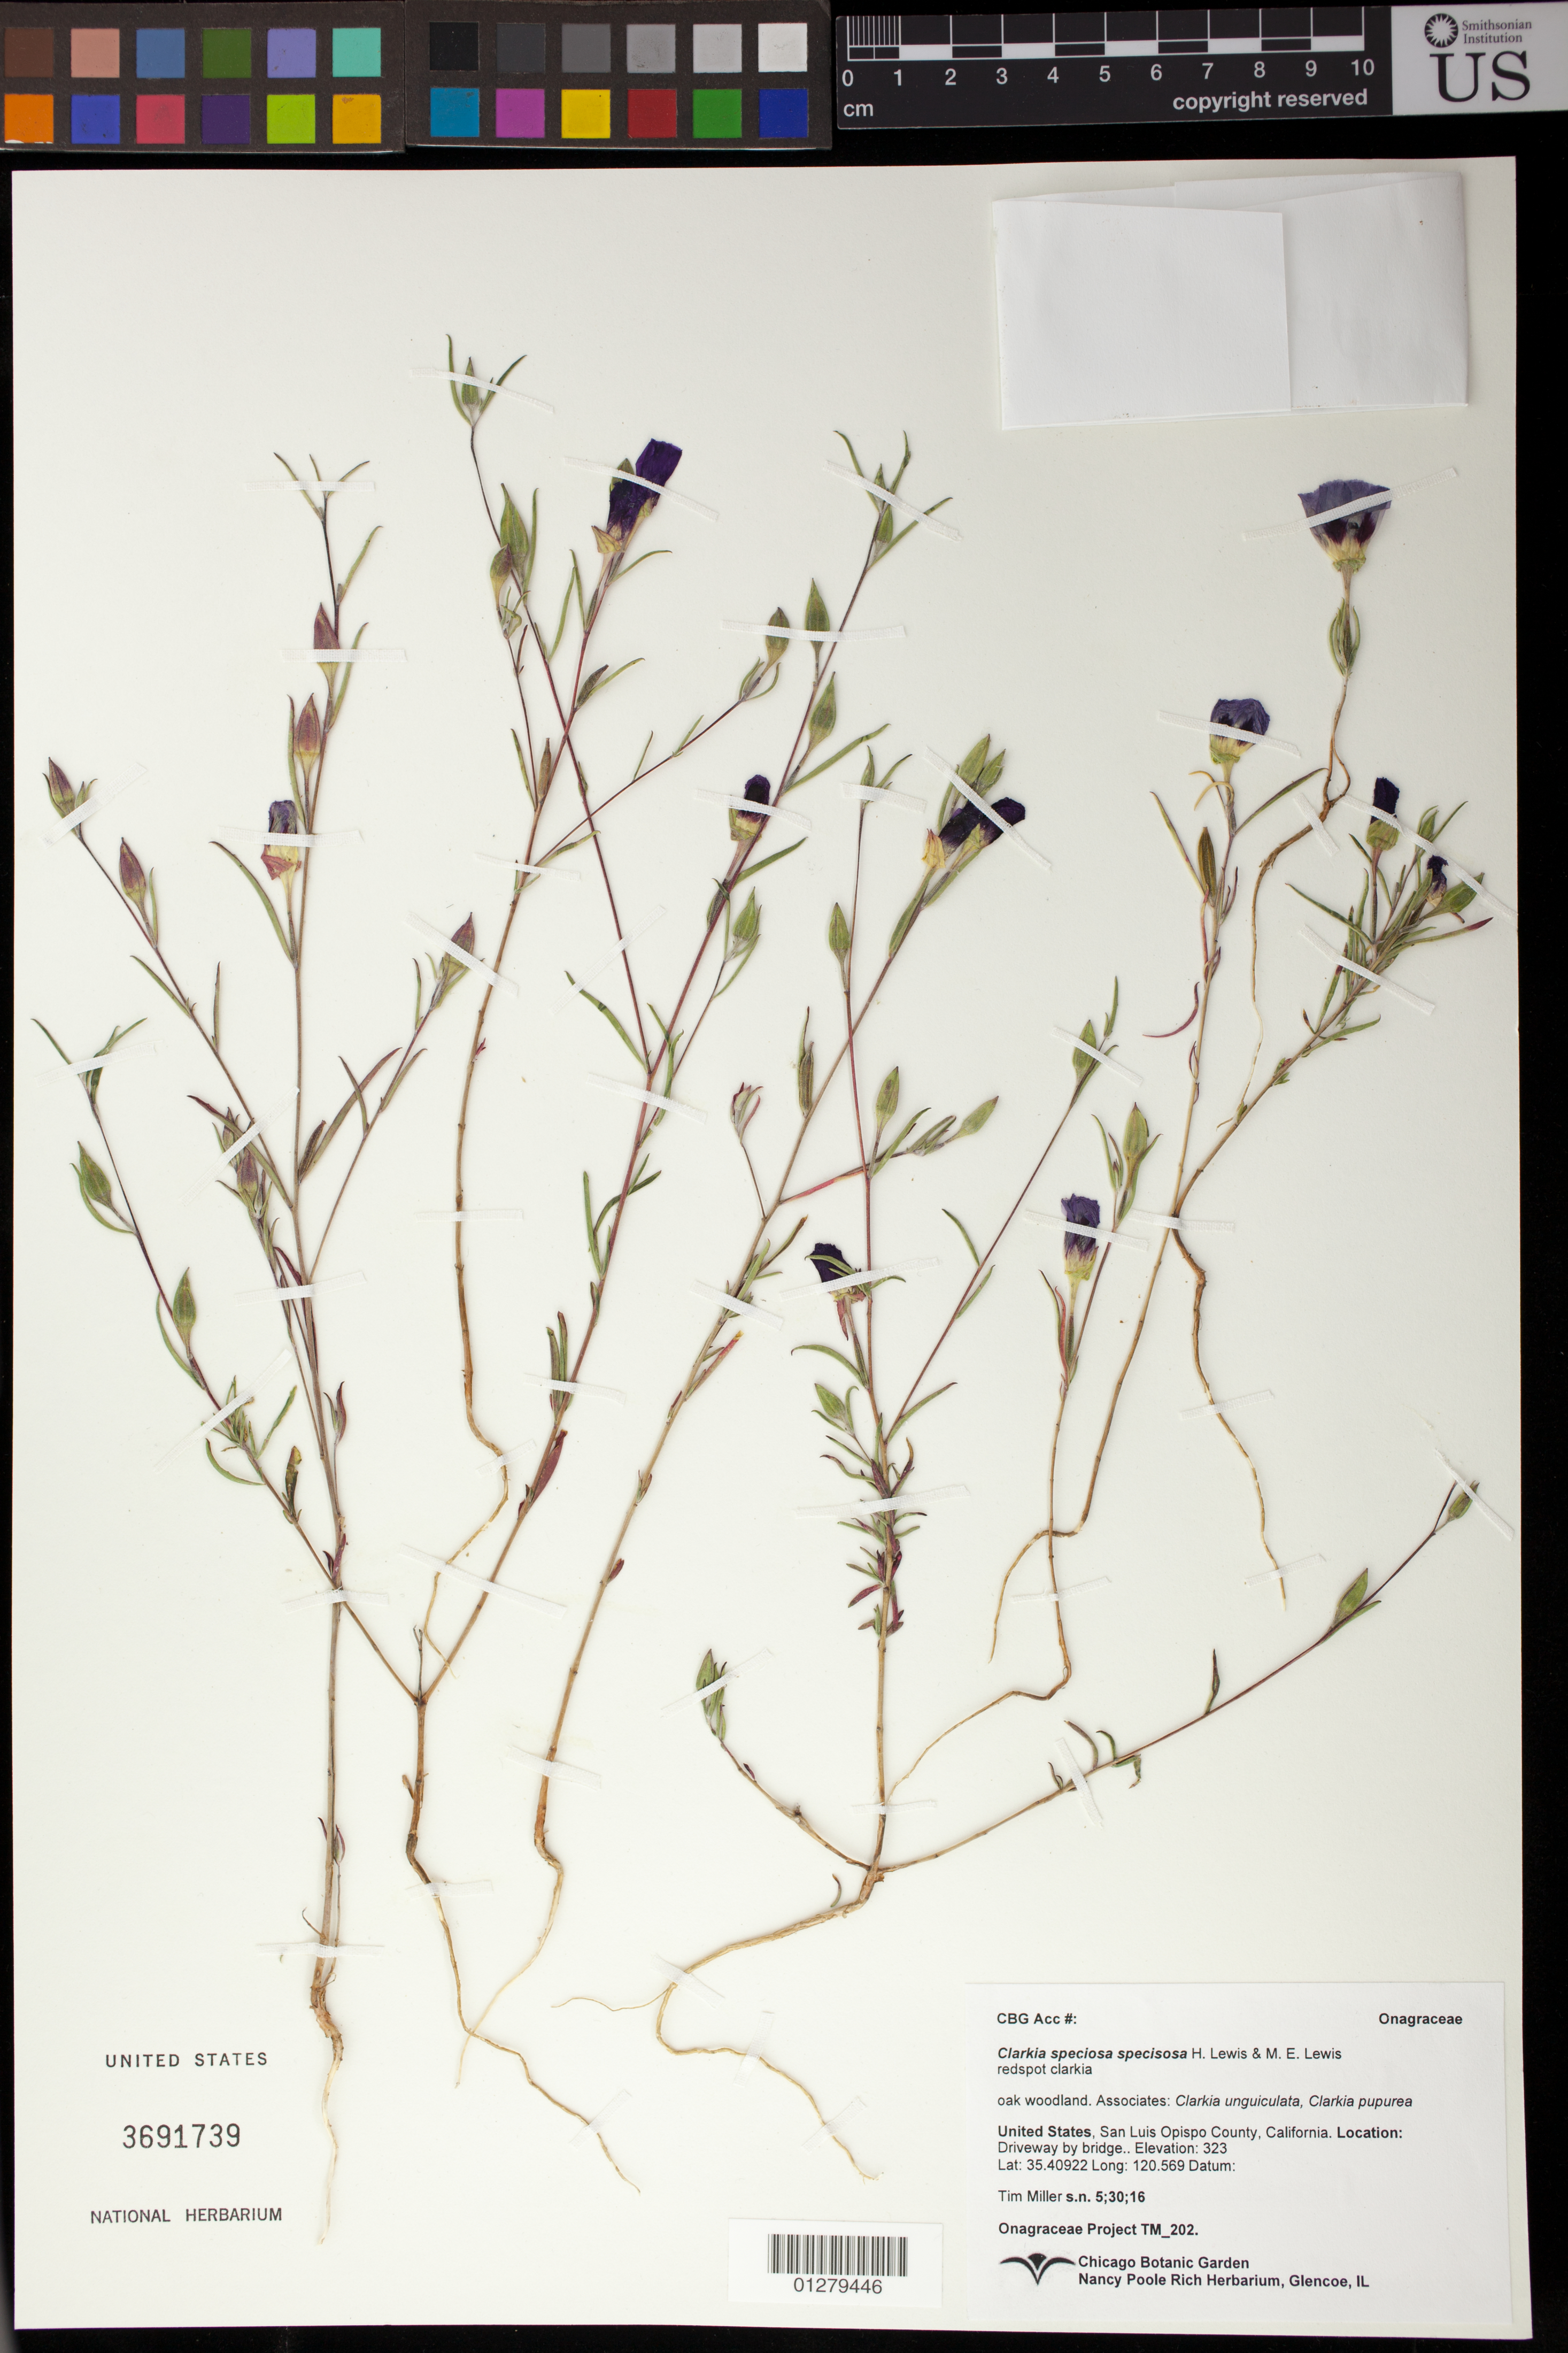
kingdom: Plantae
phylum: Tracheophyta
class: Magnoliopsida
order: Myrtales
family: Onagraceae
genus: Clarkia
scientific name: Clarkia speciosa subsp. speciosa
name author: F. H. Lewis & M.E. Lewis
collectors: T. Miller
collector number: TM 202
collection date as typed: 5/30/2016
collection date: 2016-05-30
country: United States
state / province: California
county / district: San Luis Obispo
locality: Hwy 58 NE, Santa Margarita by driveway/bridge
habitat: Oak woodland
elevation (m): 323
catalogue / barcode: US 3691739